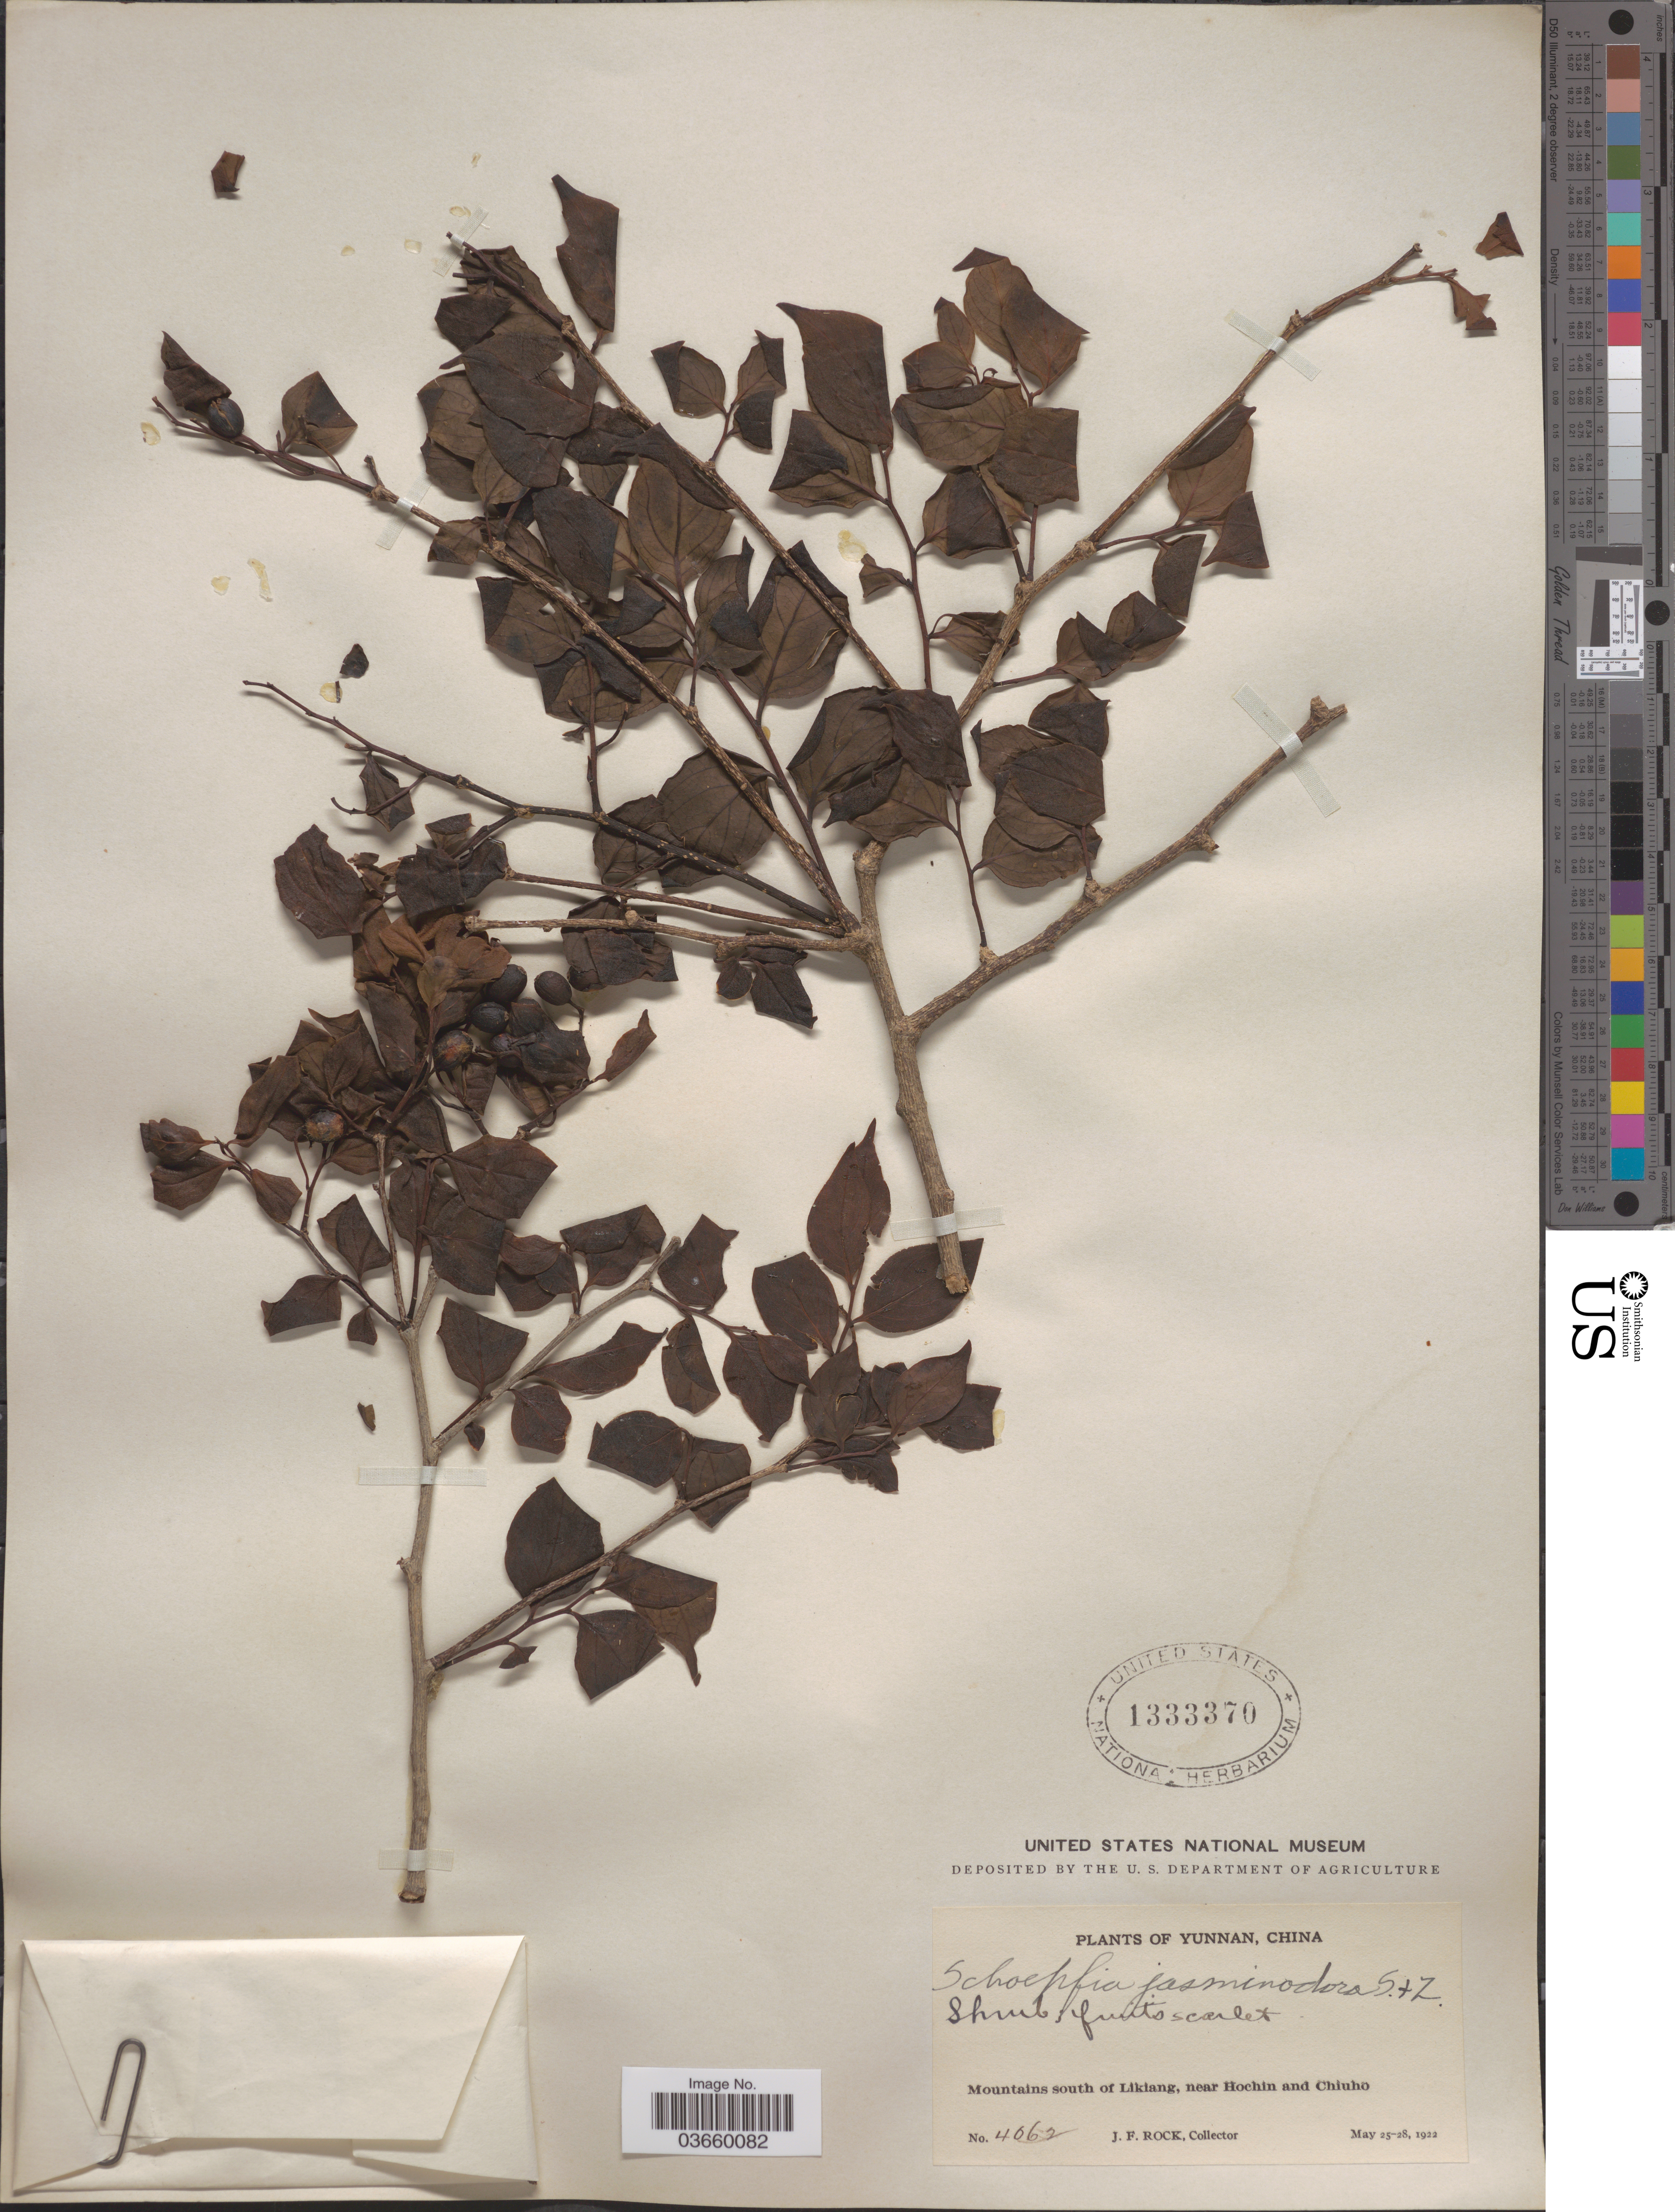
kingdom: Plantae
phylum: Tracheophyta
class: Magnoliopsida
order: Santalales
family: Schoepfiaceae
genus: Schoepfia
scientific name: Schoepfia jasminodora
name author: Zucc. & Siebold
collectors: J. Rock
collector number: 4062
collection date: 1922-05-25/1922-05-28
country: China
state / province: Yunnan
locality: Mountains south of Likiang, near Hochin and Chiuho.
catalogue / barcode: US 1333370